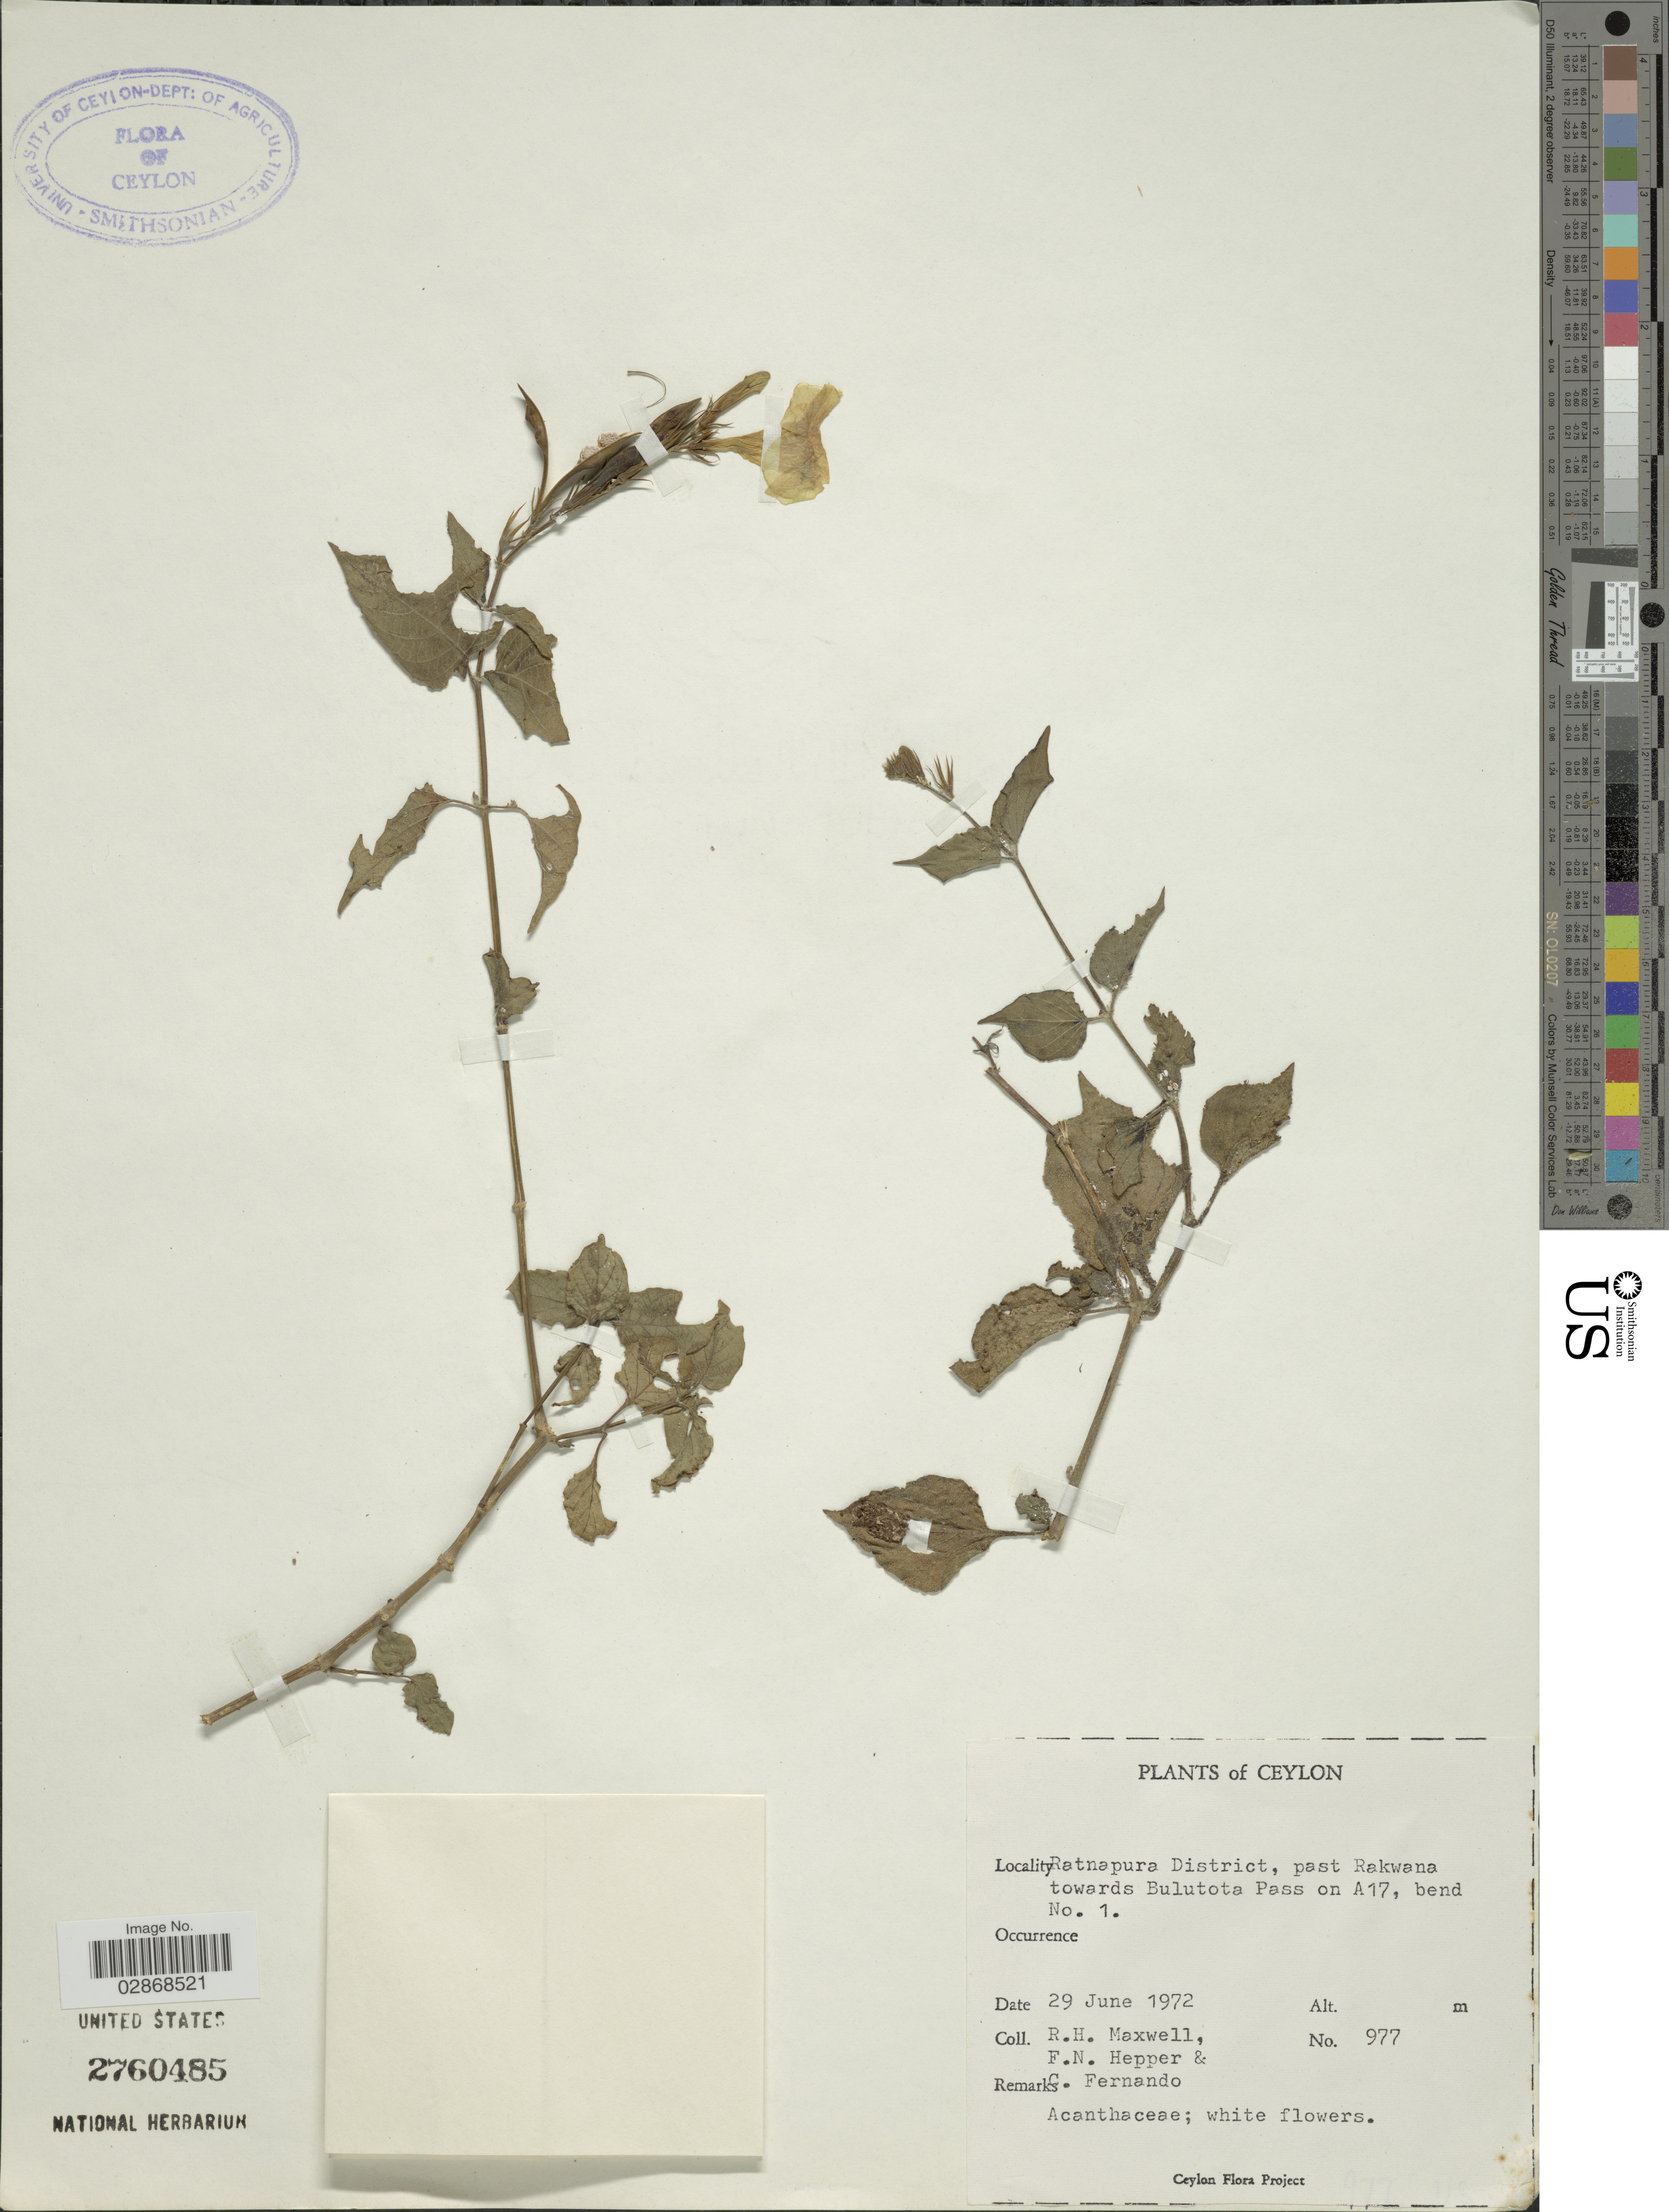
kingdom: Plantae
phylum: Tracheophyta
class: Magnoliopsida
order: Lamiales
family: Acanthaceae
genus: Asystasia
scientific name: Asystasia gangetica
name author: (L.) T. Anderson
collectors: R. Maxwell, F. Hepper & C. Fernando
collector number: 977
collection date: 1972-06-29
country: Sri Lanka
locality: Ceylon. Ratnapura District, past Rakwana towards Bulutota Pass on A17, bend No. 1.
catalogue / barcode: US 2760485